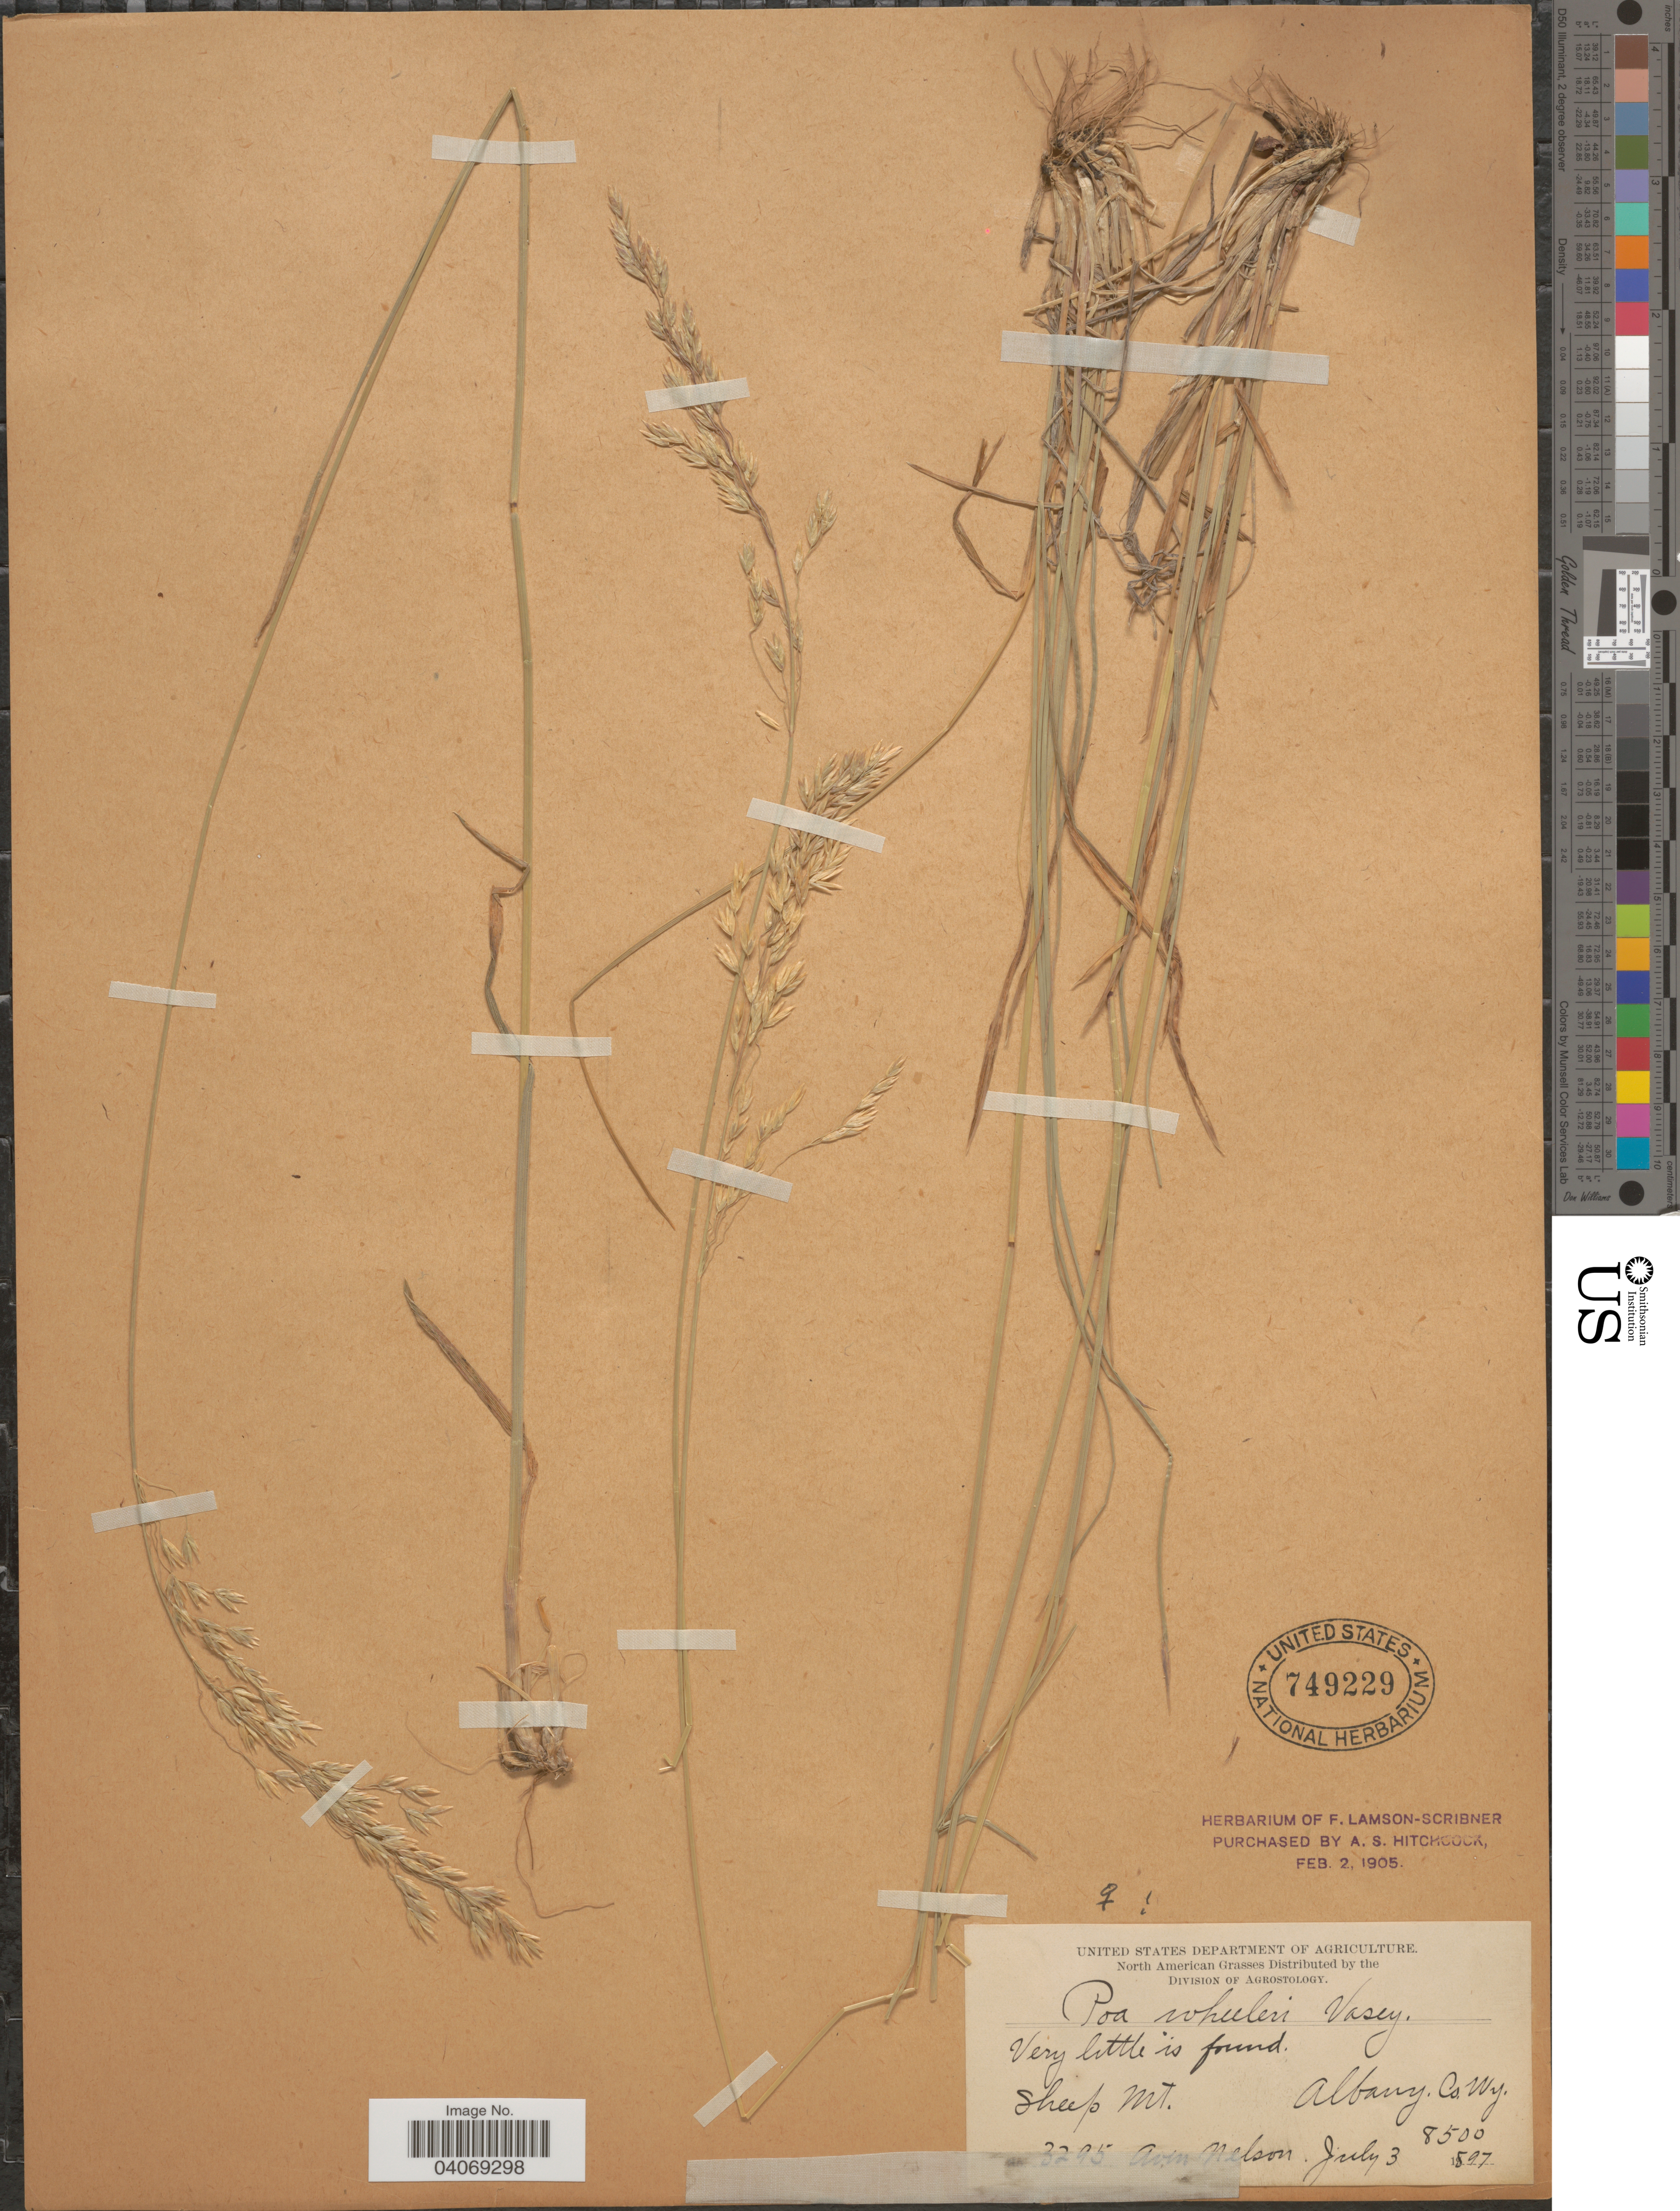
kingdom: Plantae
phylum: Tracheophyta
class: Liliopsida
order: Poales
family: Poaceae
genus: Poa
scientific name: Poa wheeleri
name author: Vasey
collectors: A. Nelson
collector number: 3295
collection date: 1897-07-03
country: United States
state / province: Wyoming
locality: Sheep Mt. Albany Co.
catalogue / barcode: US 749229